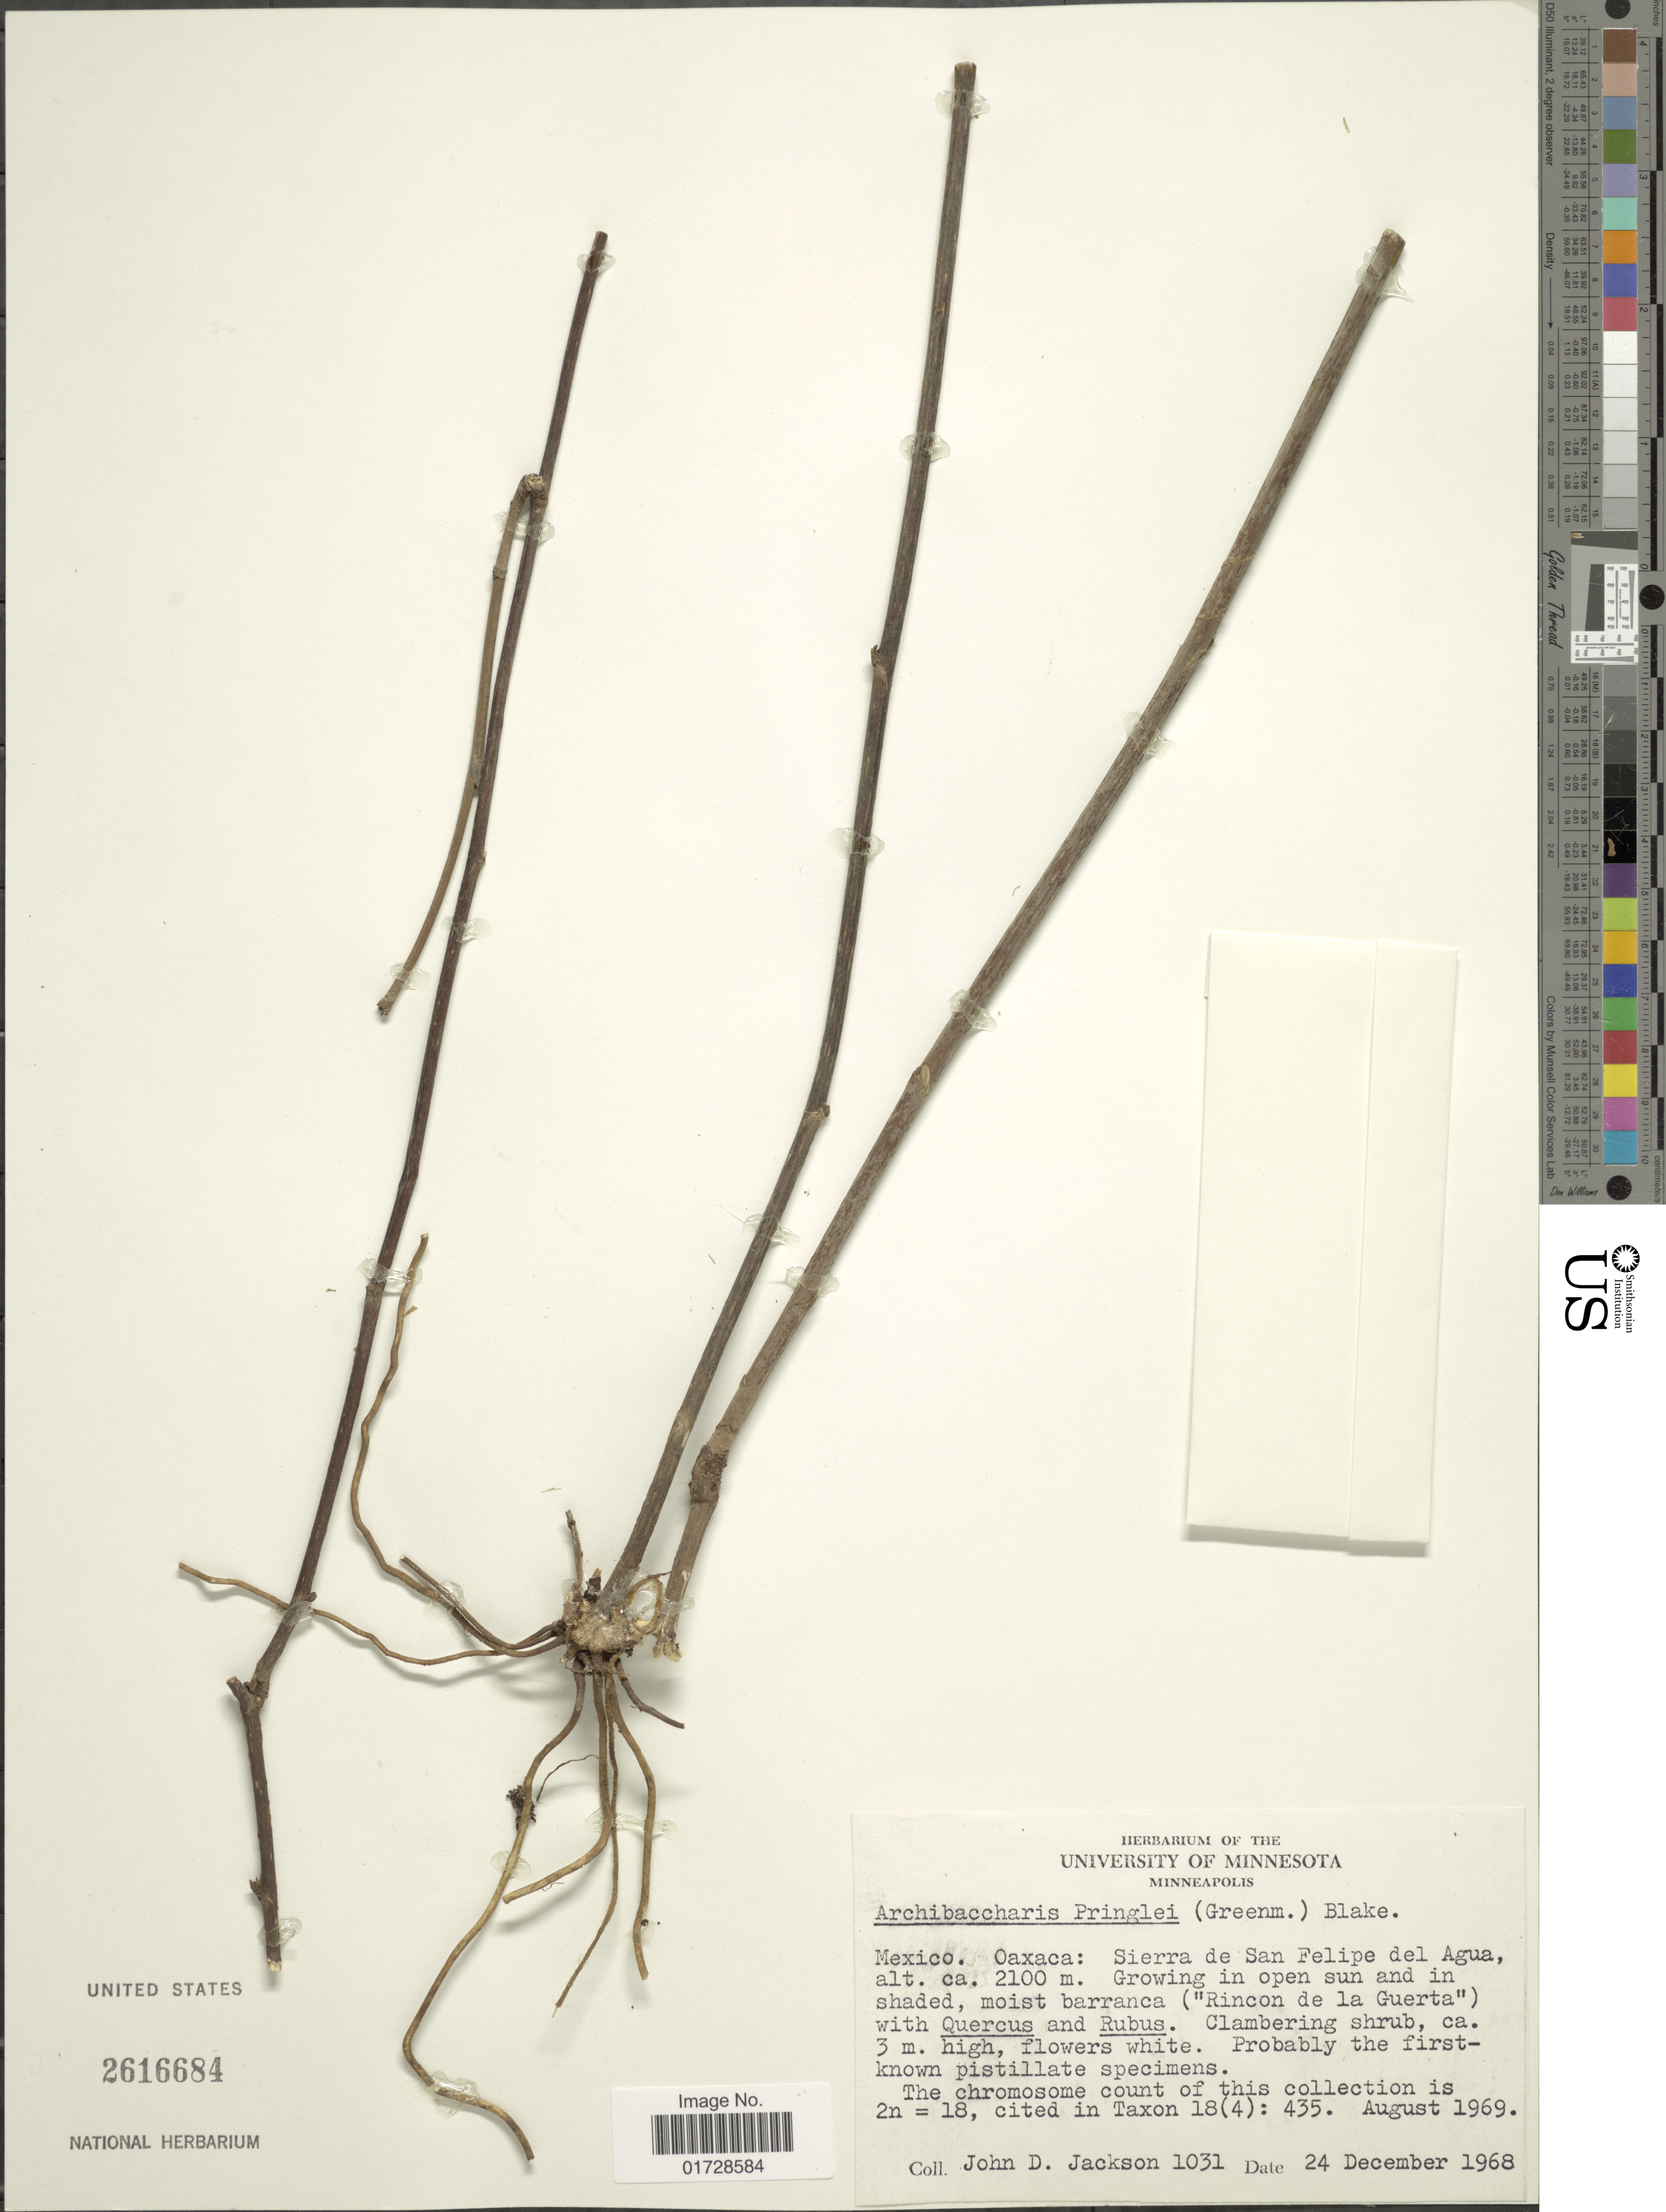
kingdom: Plantae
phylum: Tracheophyta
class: Magnoliopsida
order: Asterales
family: Asteraceae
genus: Archibaccharis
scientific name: Archibaccharis pringlei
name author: (Greenm.) S.F. Blake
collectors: J. Jackson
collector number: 1031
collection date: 1968-12-24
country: Mexico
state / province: Oaxaca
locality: Sierra de San Felipe del Agua (Rincon de la Guerta)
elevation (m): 2100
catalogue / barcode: US 2616684